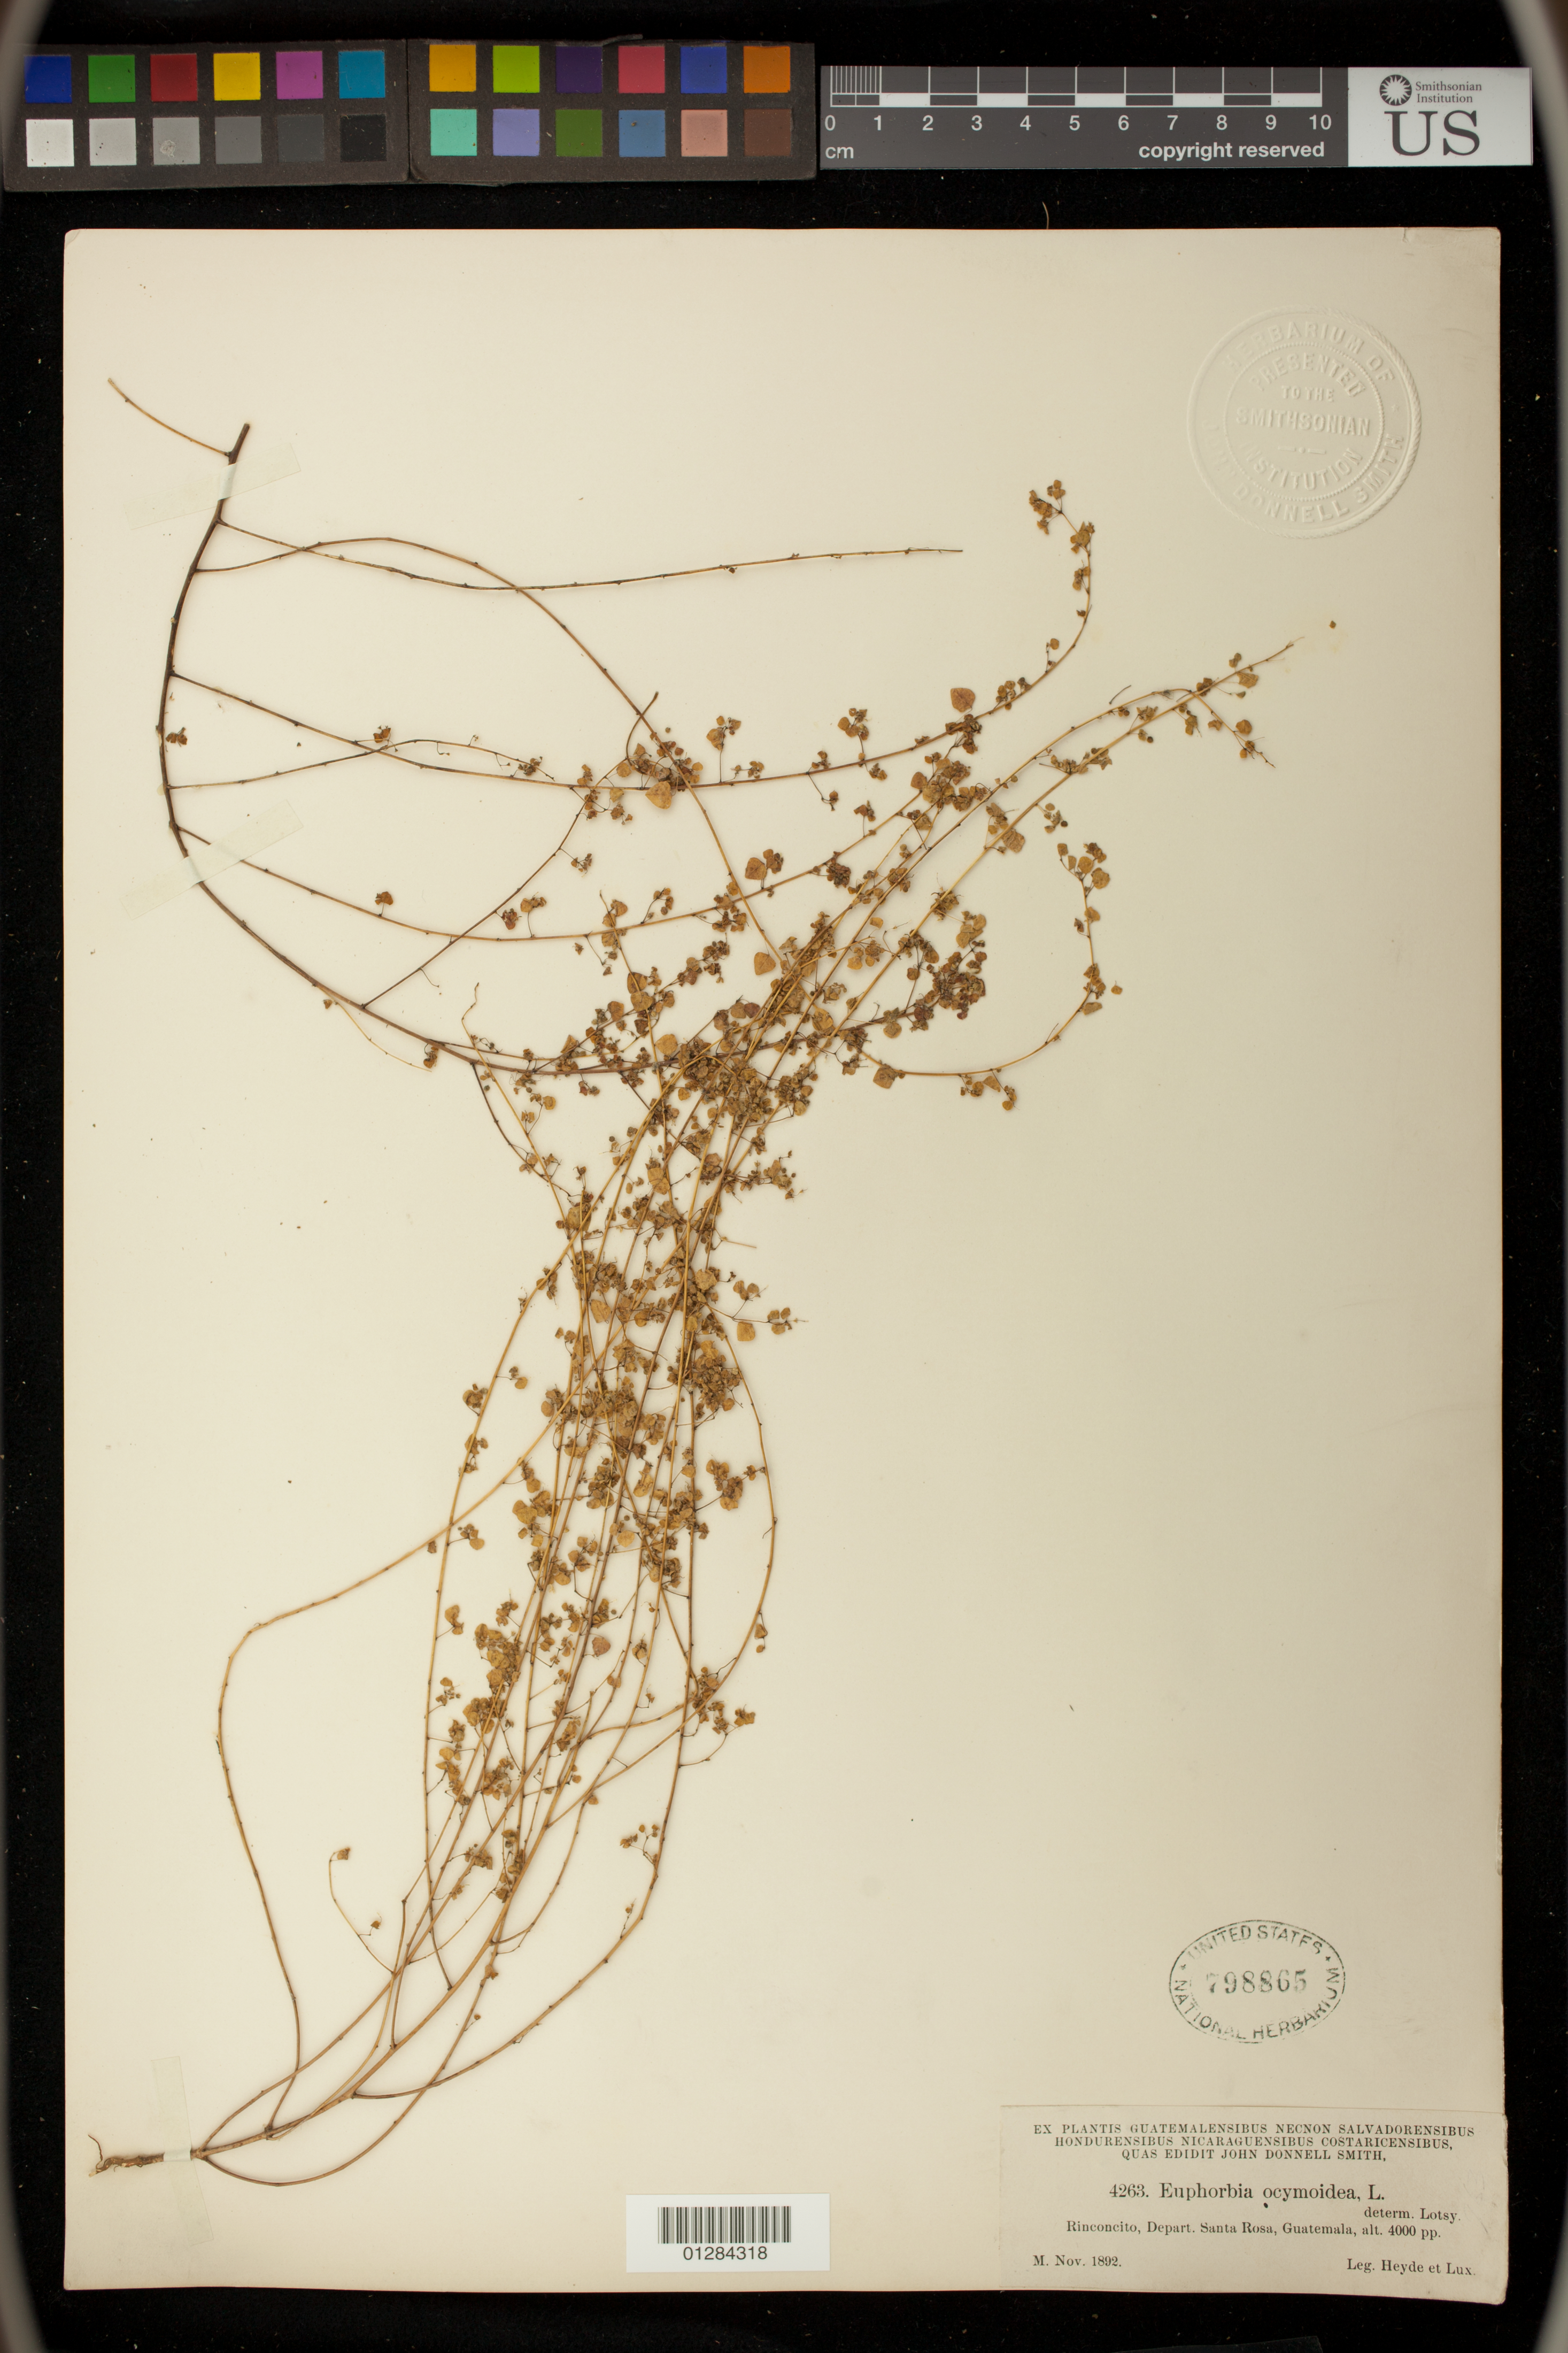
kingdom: Plantae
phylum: Tracheophyta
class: Magnoliopsida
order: Malpighiales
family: Euphorbiaceae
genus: Euphorbia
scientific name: Euphorbia ocymoidea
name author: L.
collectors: J. Smith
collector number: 4263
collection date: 1892-11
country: Guatemala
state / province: Santa Rosa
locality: Rinconcito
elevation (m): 1219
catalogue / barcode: US 798865